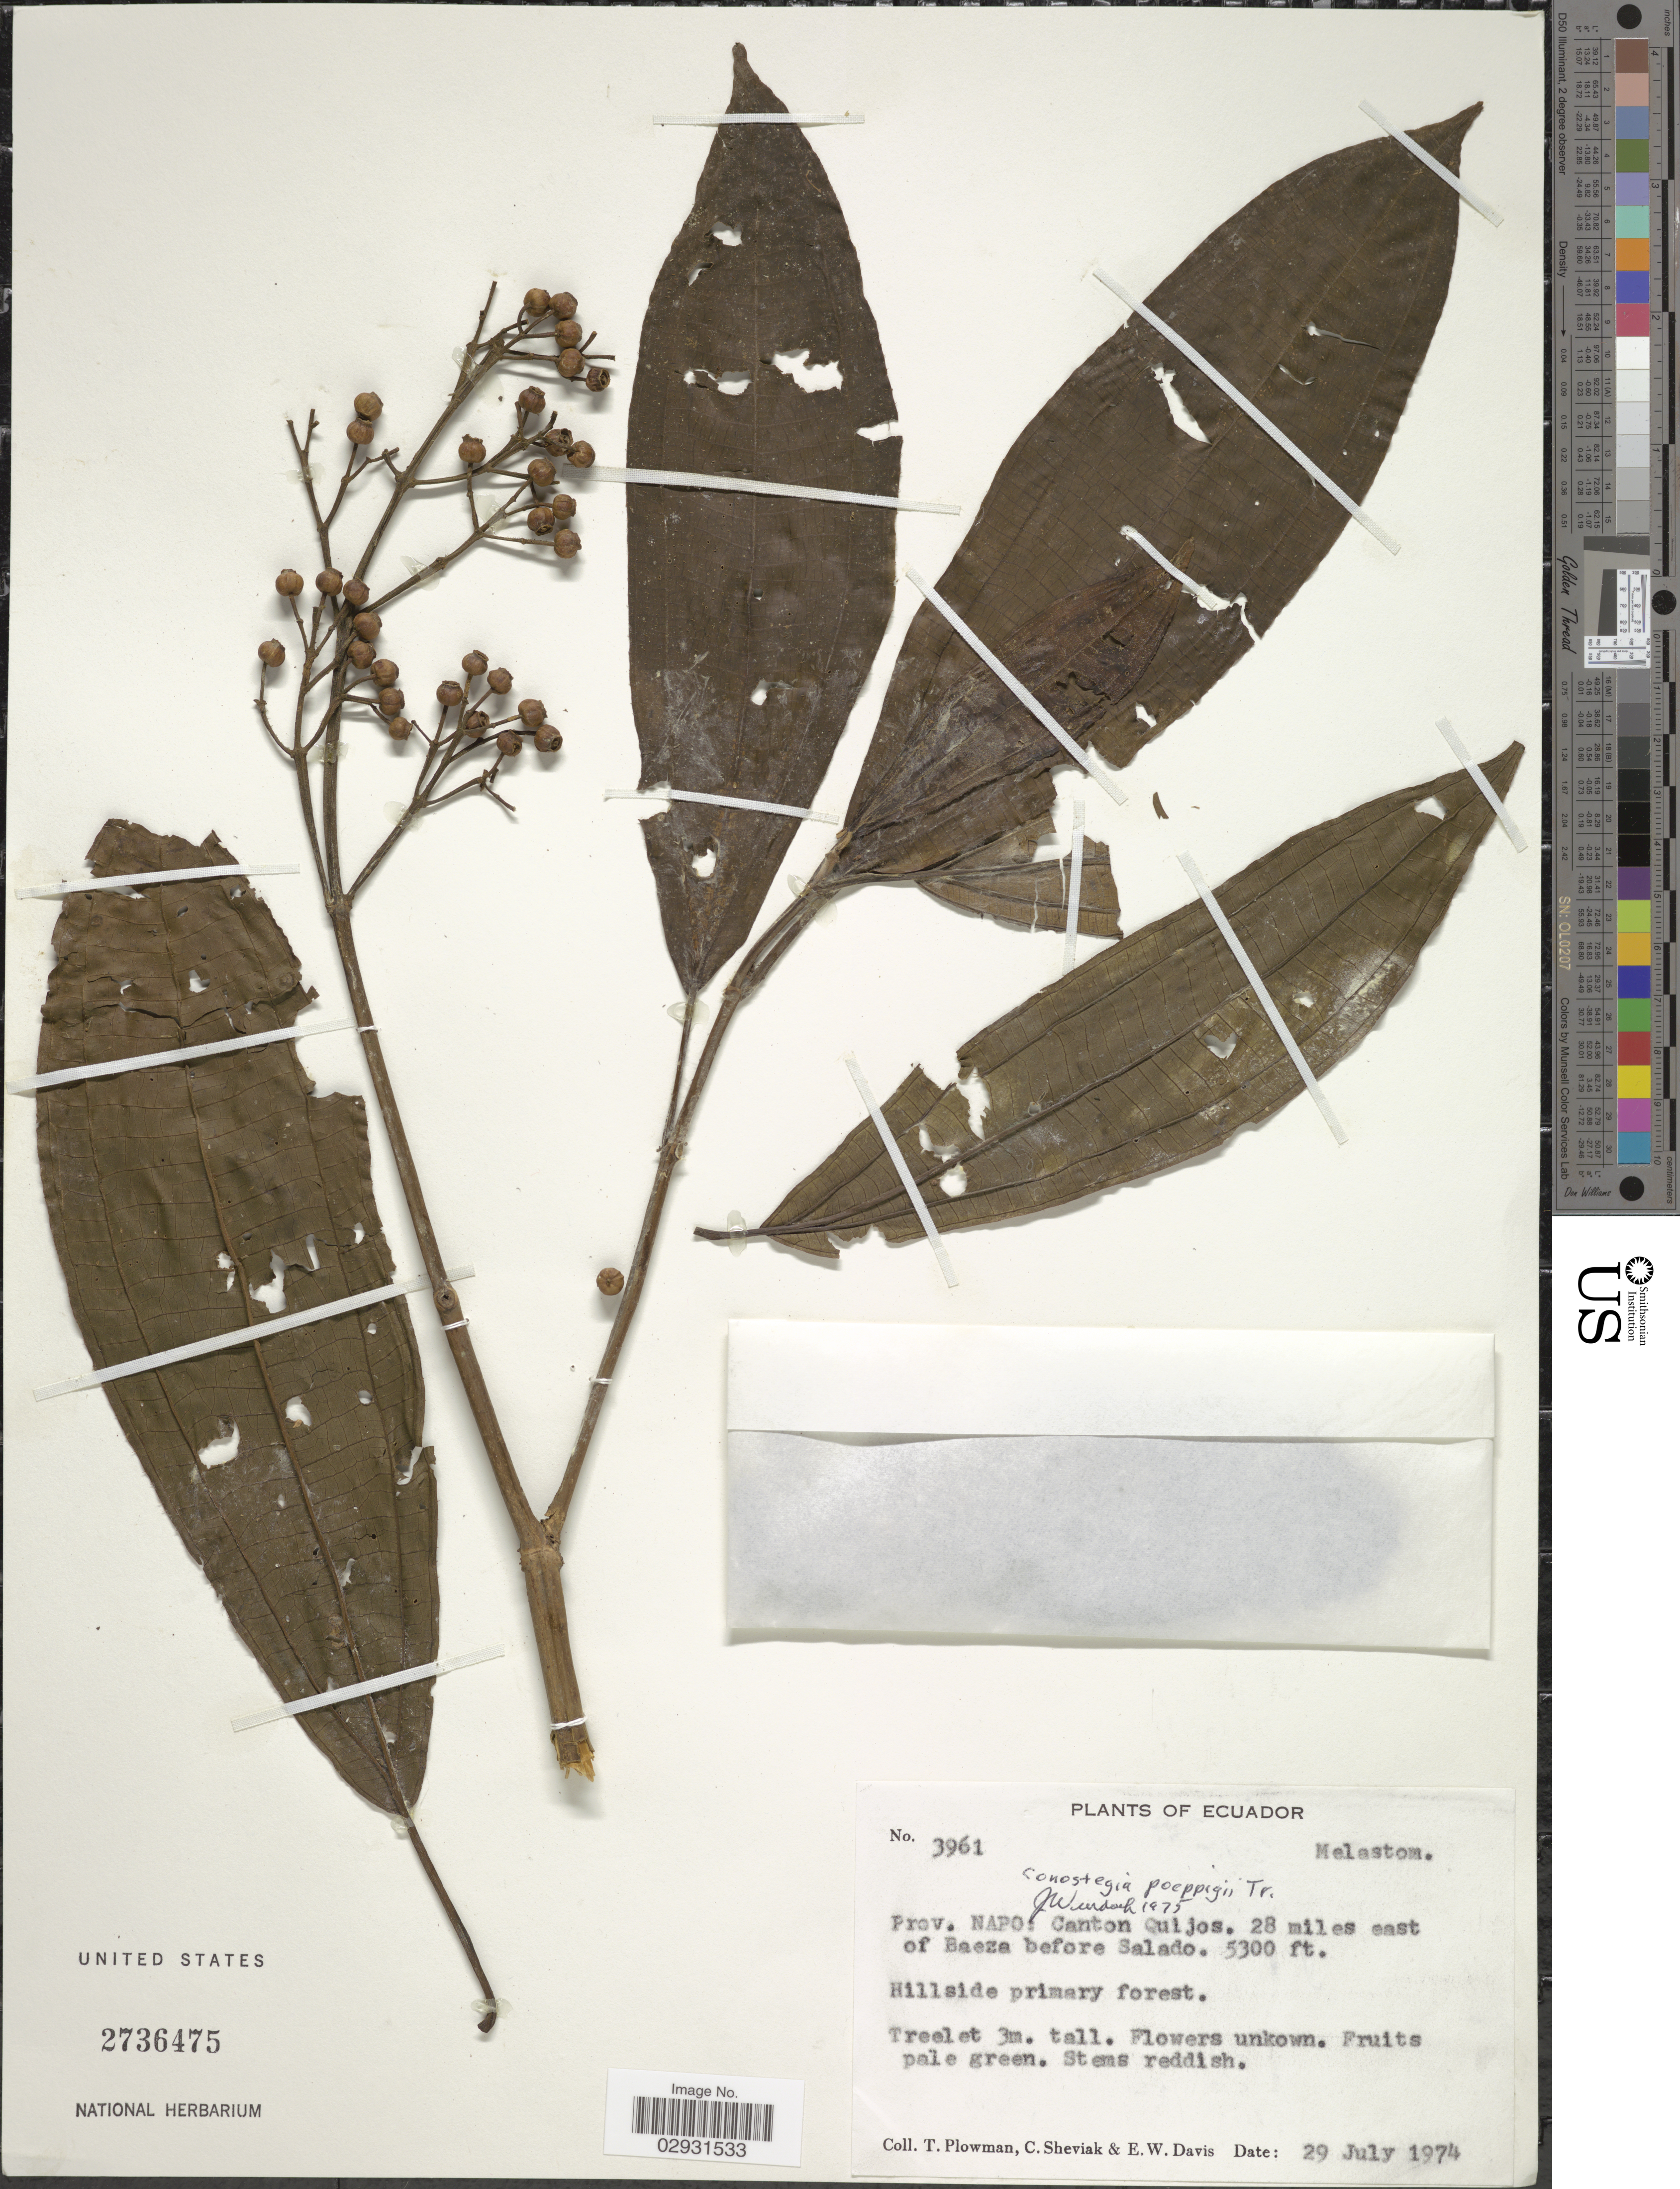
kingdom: Plantae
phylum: Tracheophyta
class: Magnoliopsida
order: Myrtales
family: Melastomataceae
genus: Conostegia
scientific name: Conostegia superba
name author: Naudin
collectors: T. Plowman, C. J. Sheviak & W. Davis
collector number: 3961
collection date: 1974-07-29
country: Ecuador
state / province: Napo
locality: Canton Cuijos. 28 miles east of Baeza before Salado.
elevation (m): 1615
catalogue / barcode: US 2736475